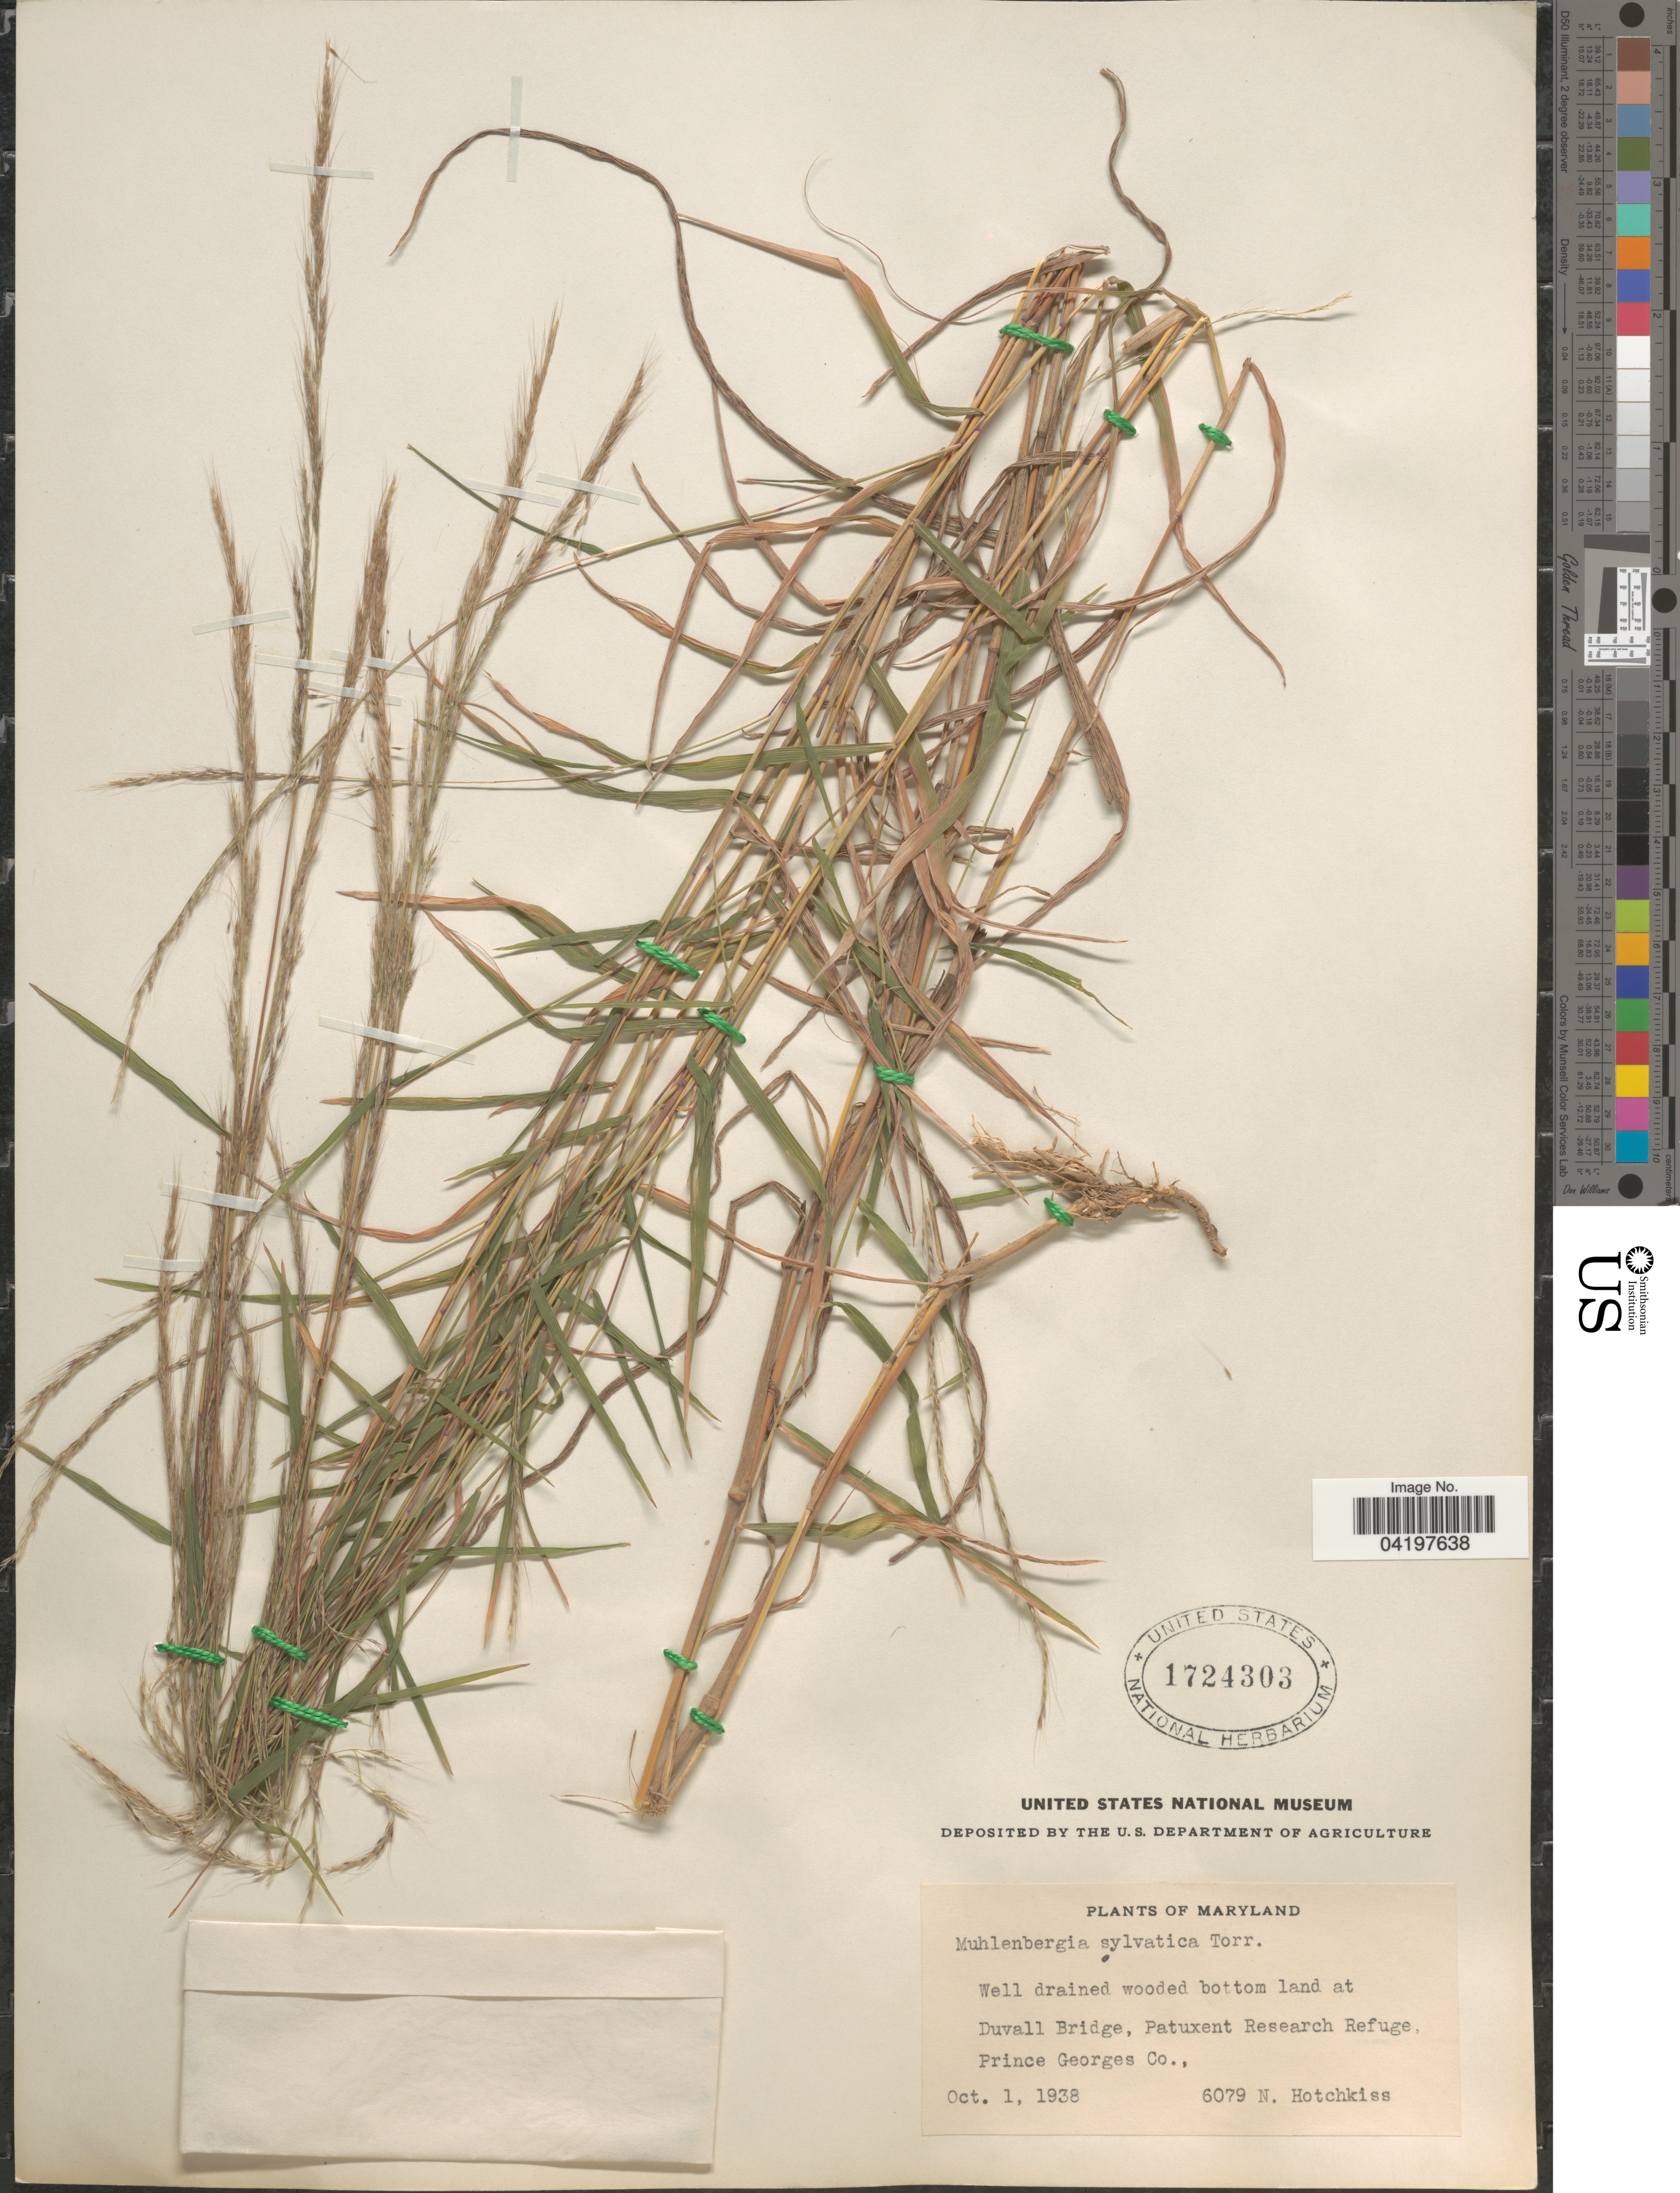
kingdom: Plantae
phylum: Tracheophyta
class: Liliopsida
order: Poales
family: Poaceae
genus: Muhlenbergia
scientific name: Muhlenbergia sylvatica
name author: (Torr.) Torr. ex A. Gray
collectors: N. Hotchkiss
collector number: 6079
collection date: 1938-10-01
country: United States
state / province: Maryland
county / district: Prince George's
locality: Well drained wooded bottom land at Duvall Bridge, Patuxent Research Refuge, Prince Georges Co.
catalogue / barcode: US 1724303